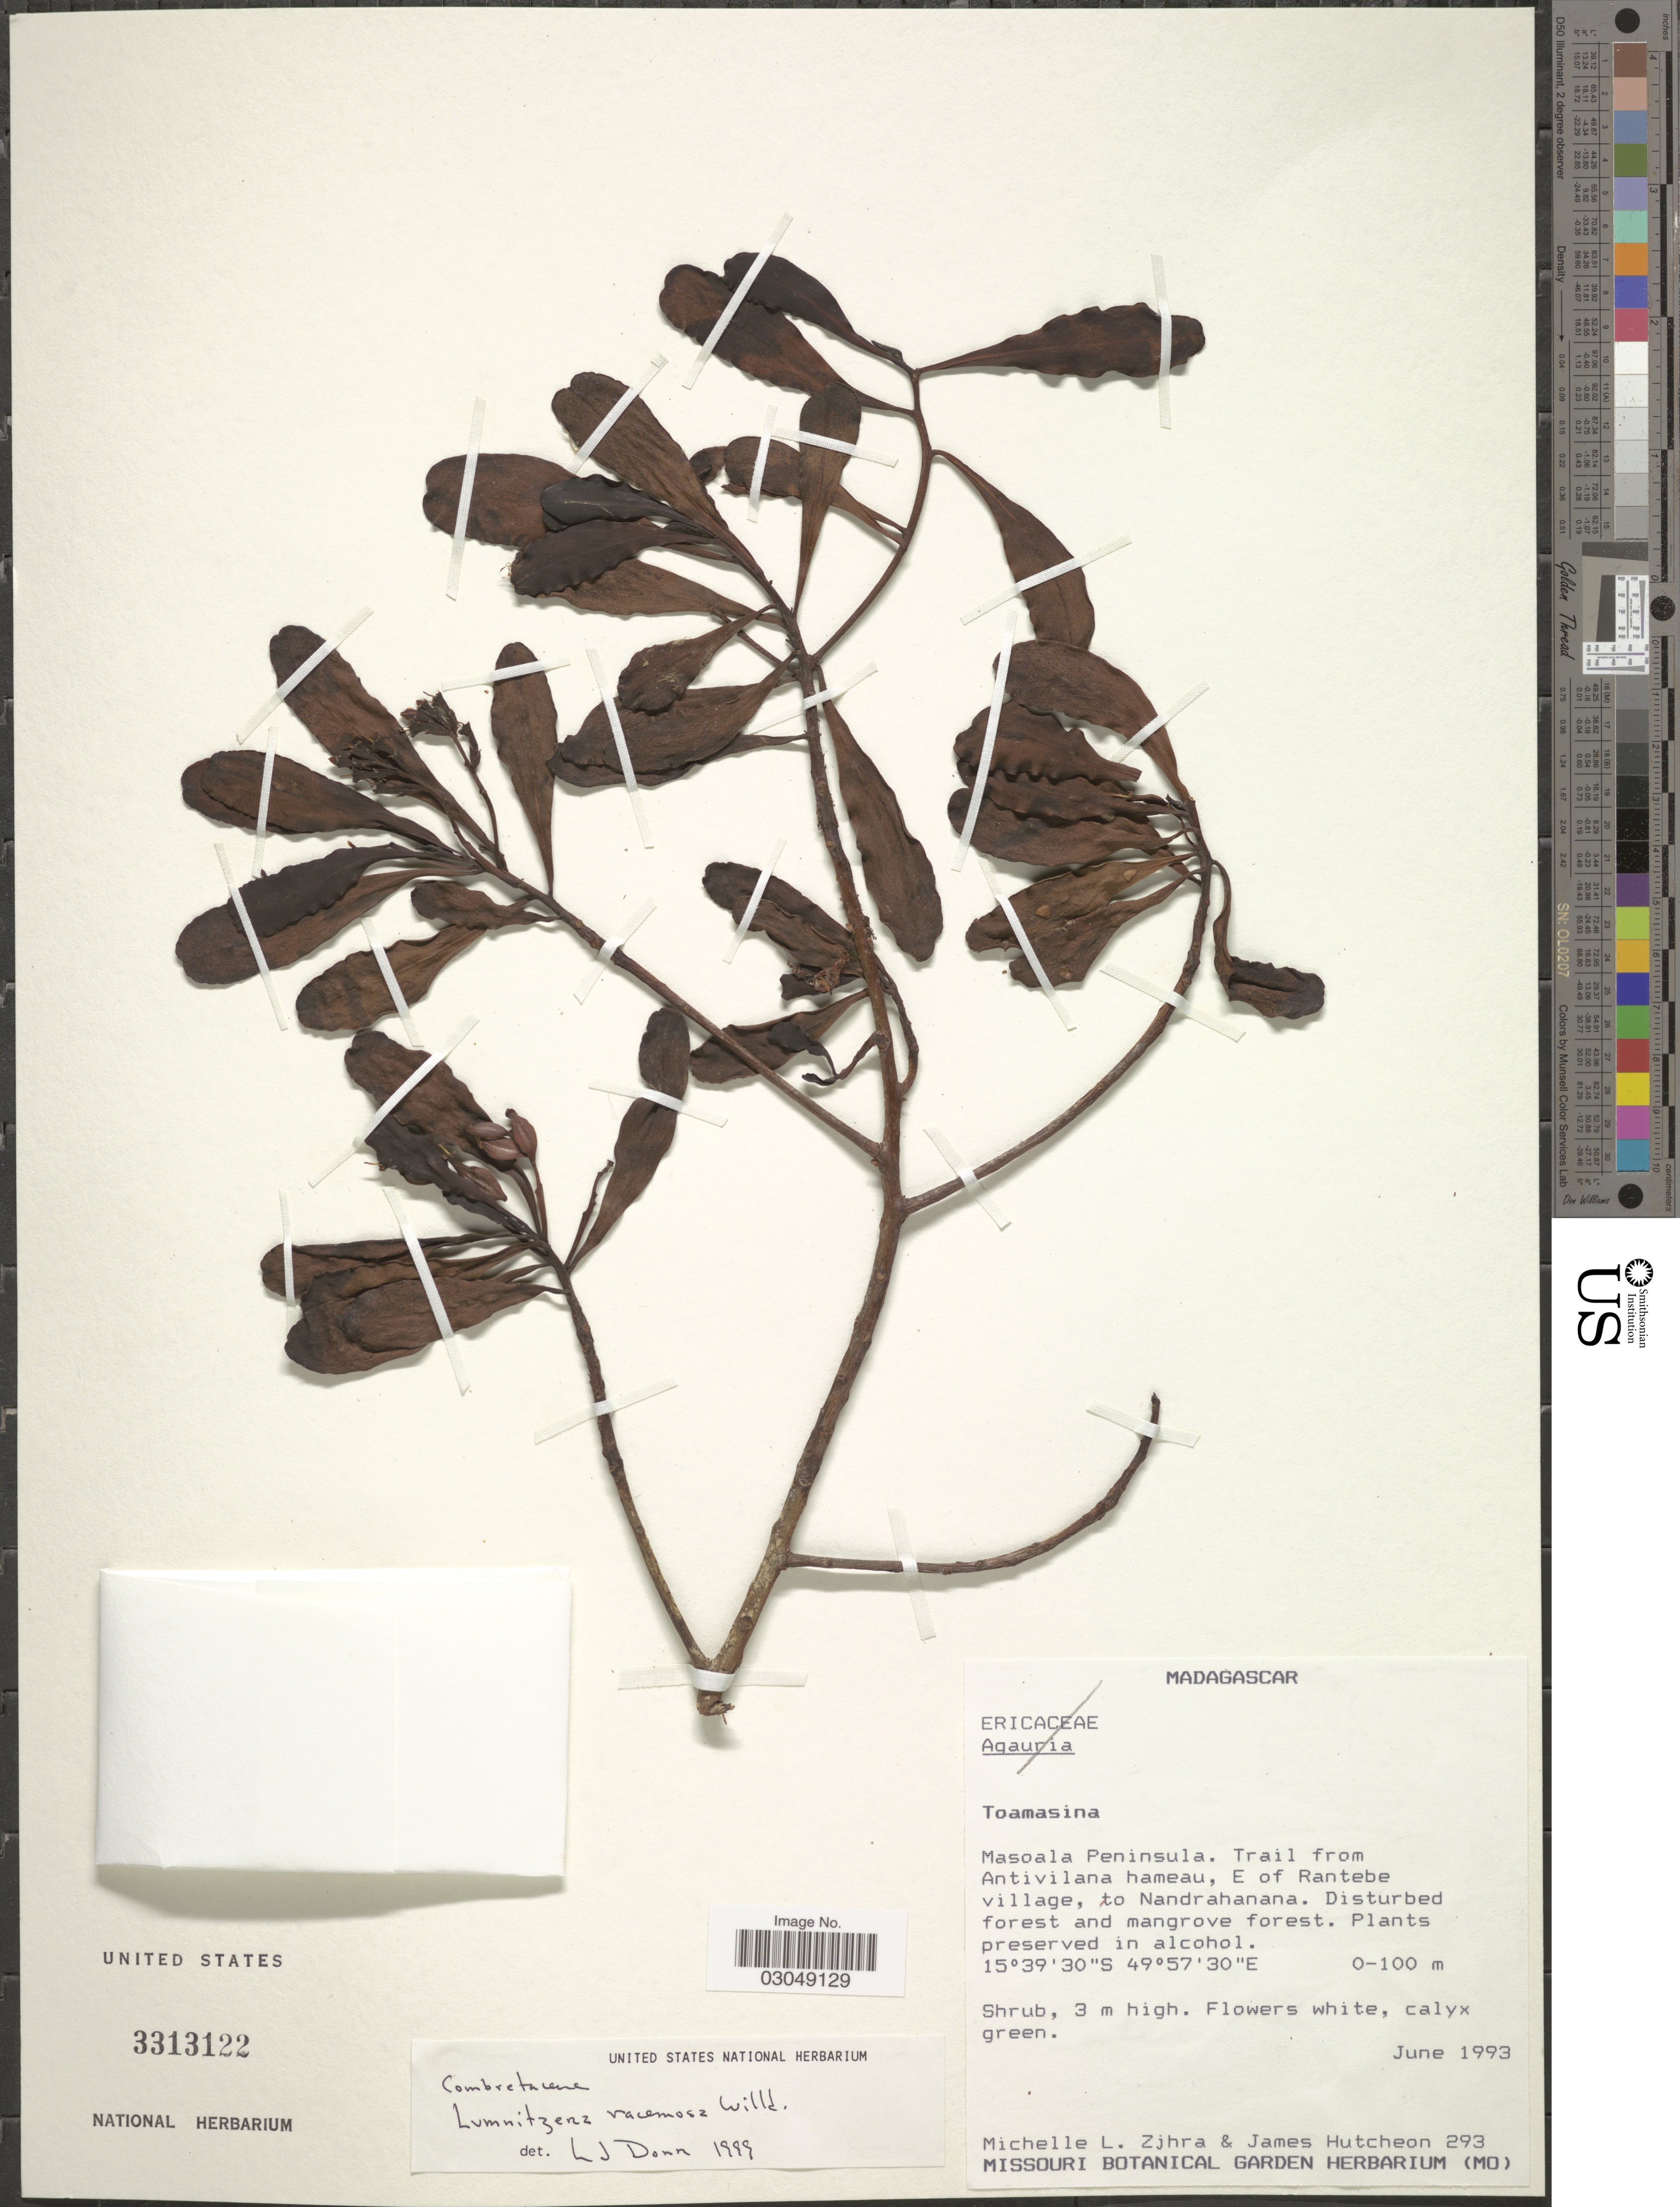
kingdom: Plantae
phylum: Tracheophyta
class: Magnoliopsida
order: Myrtales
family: Combretaceae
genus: Lumnitzera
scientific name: Lumnitzera racemosa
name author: Willd.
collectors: M. Zjhra & J. Hutcheon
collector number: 293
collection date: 1993-06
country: Madagascar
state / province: Analanjirofo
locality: Masoala Peninsula. Trail from Antivilana hameau, E of Rantebe village, to Nandrahanana.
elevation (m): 0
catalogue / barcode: US 3313122